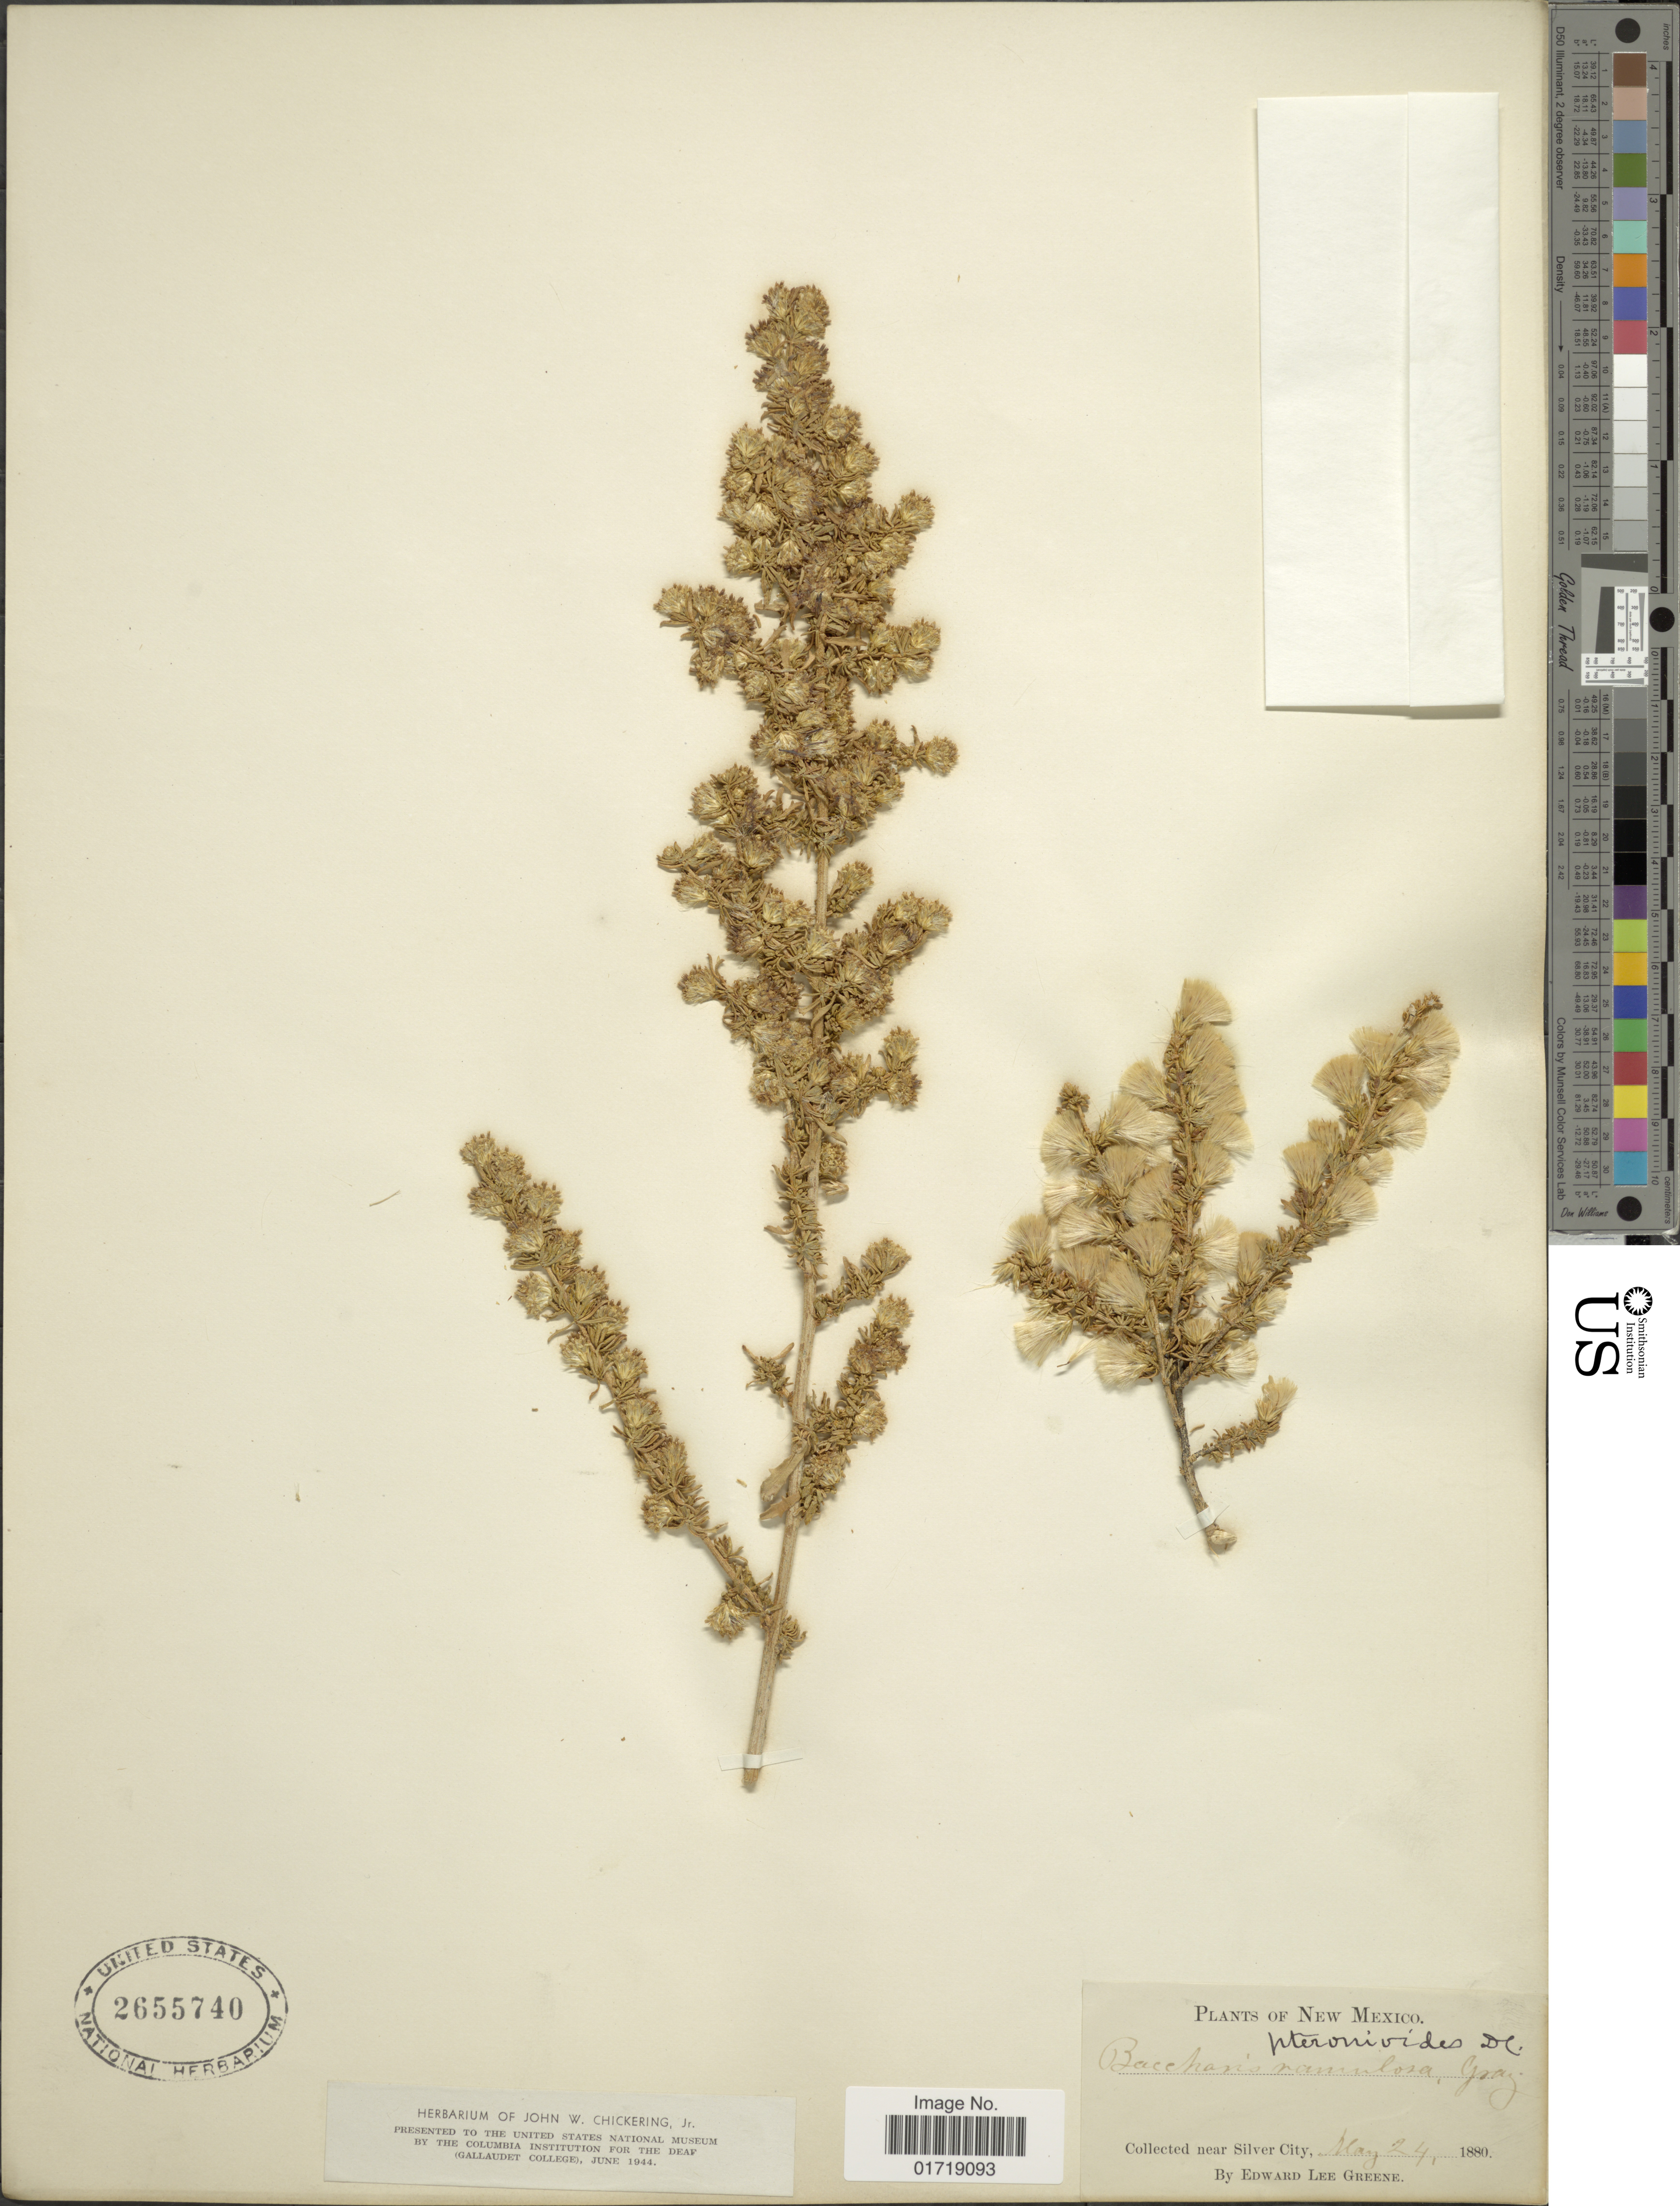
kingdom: Plantae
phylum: Tracheophyta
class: Magnoliopsida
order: Asterales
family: Asteraceae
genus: Baccharis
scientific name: Baccharis pteronioides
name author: DC.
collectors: E. L. Greene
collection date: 1880-05-24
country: United States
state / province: New Mexico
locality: Near Silver City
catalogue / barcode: US 2655740